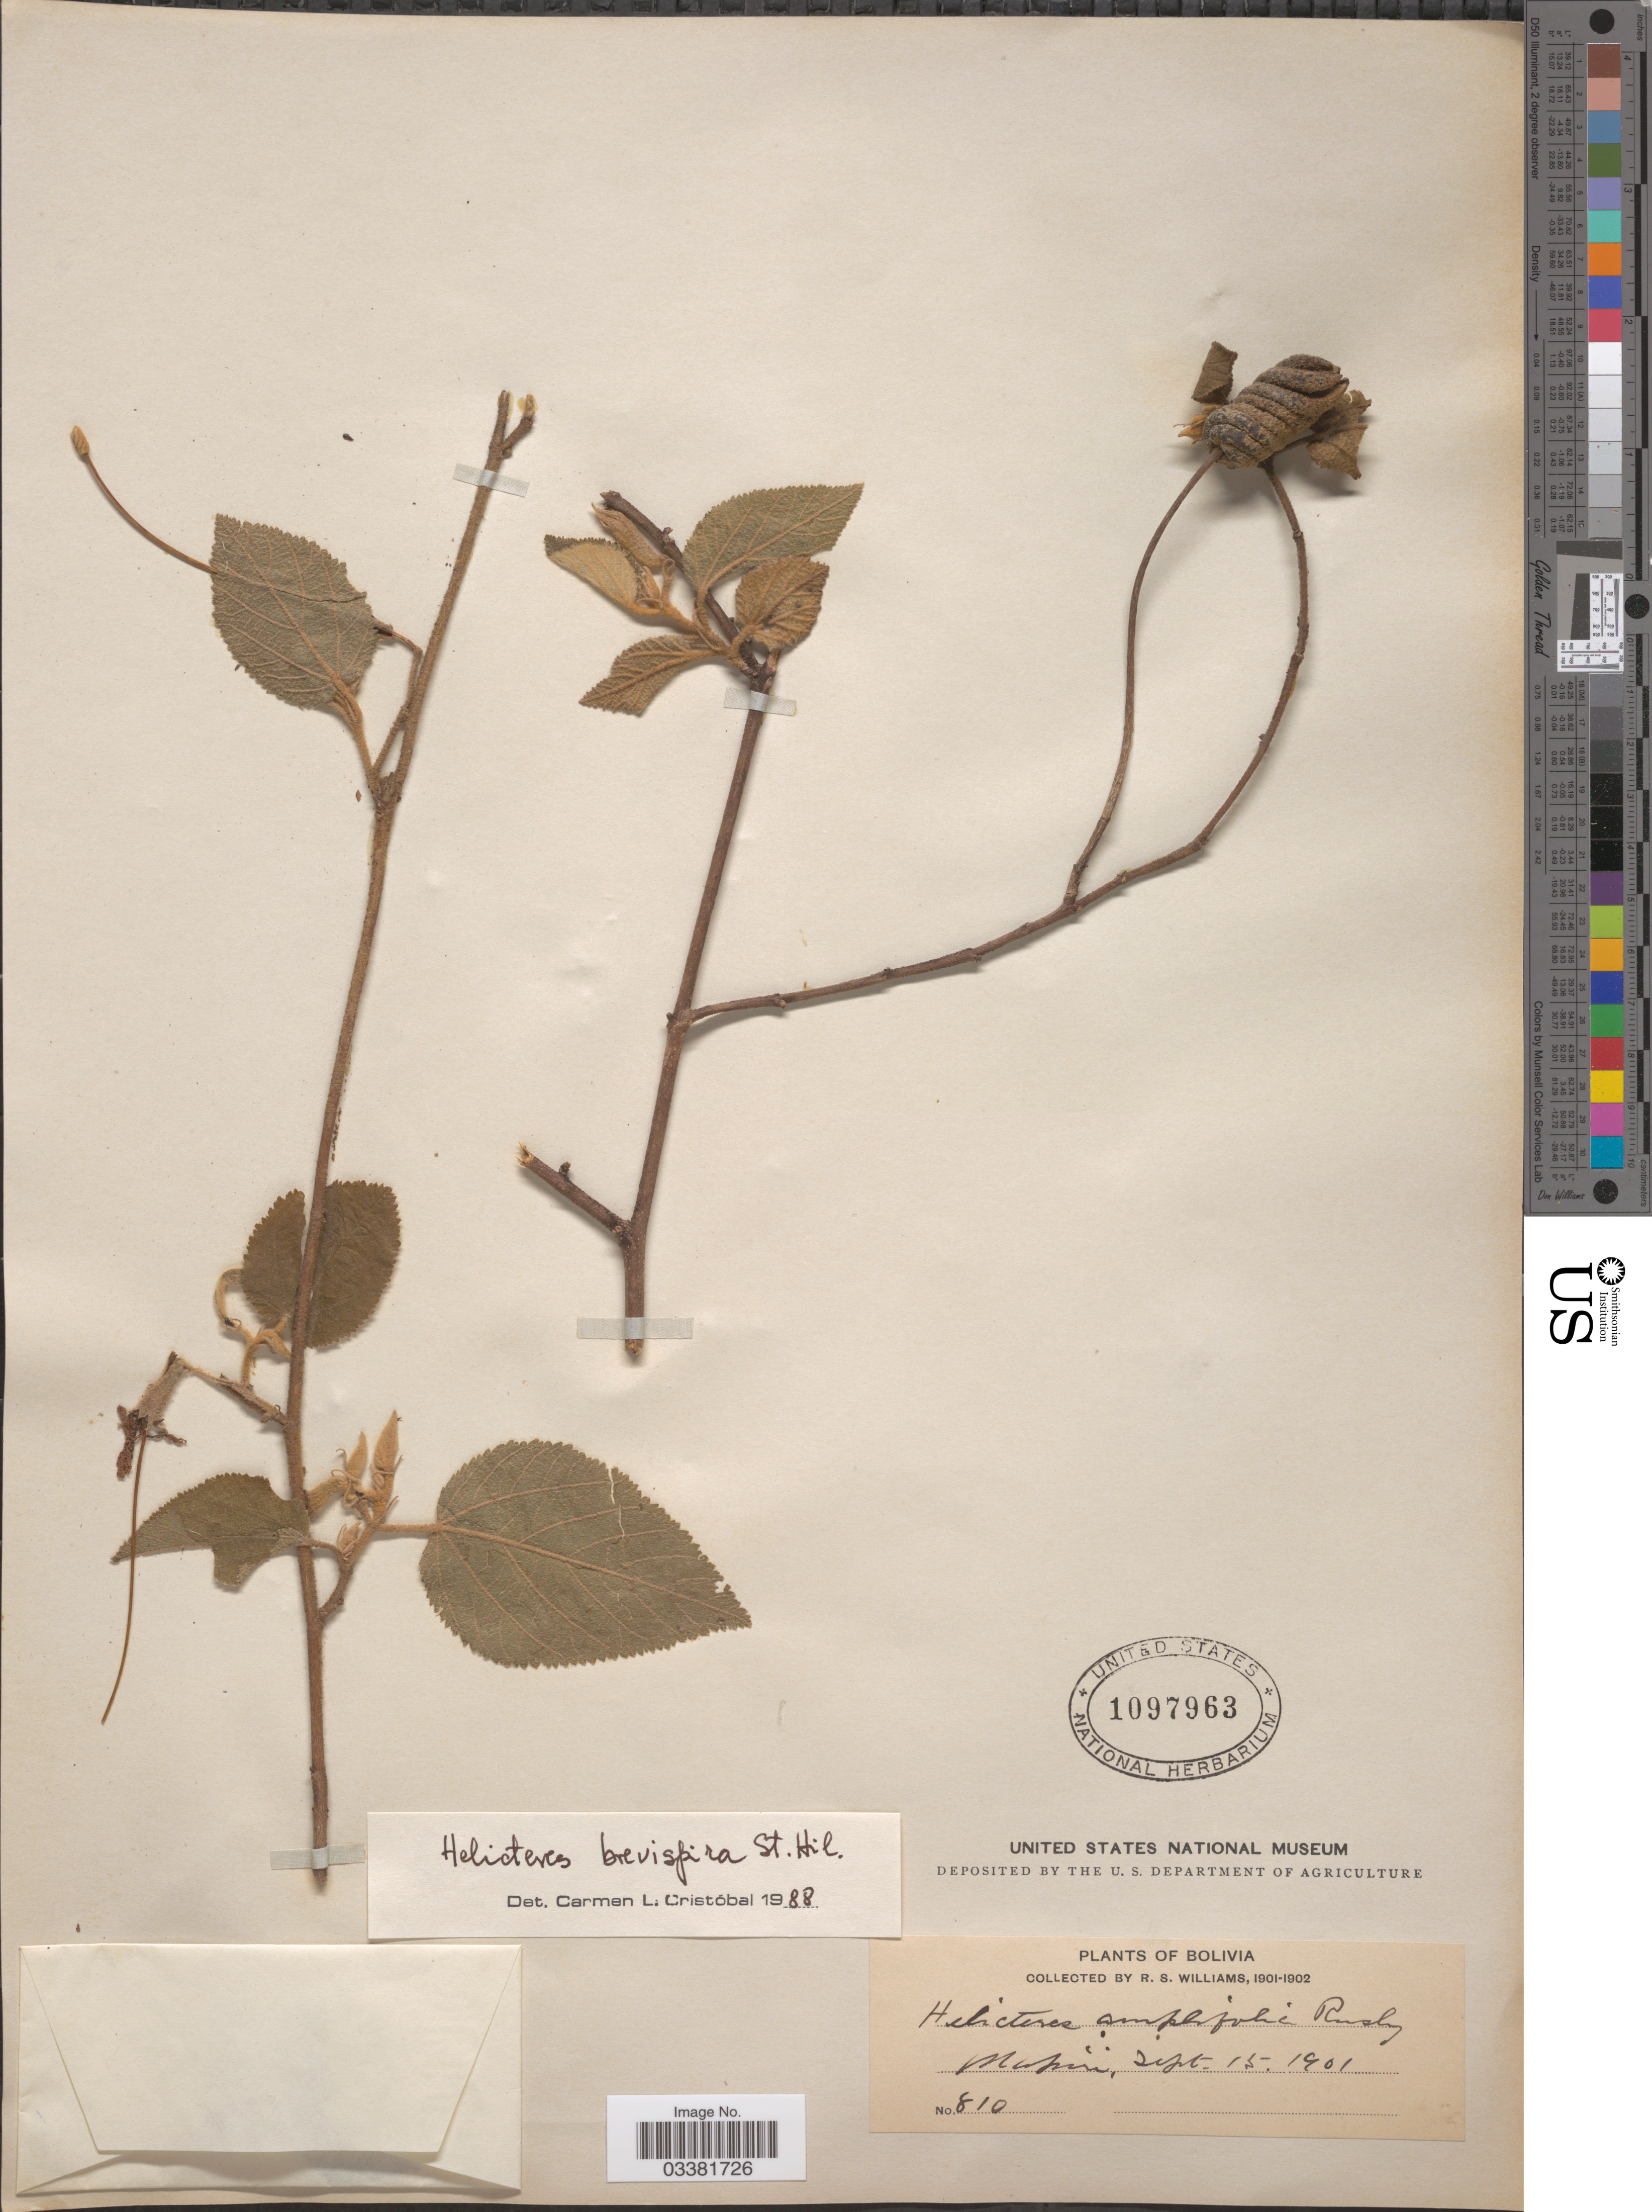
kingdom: Plantae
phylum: Tracheophyta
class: Magnoliopsida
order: Malvales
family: Malvaceae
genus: Helicteres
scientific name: Helicteres brevispira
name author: A. St.-Hil.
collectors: R. S. Williams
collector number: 810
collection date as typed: Sep. 15, 1901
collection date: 1901-09-15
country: Bolivia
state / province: La Páz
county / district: Larecaja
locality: Mapiri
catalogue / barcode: US 1097963